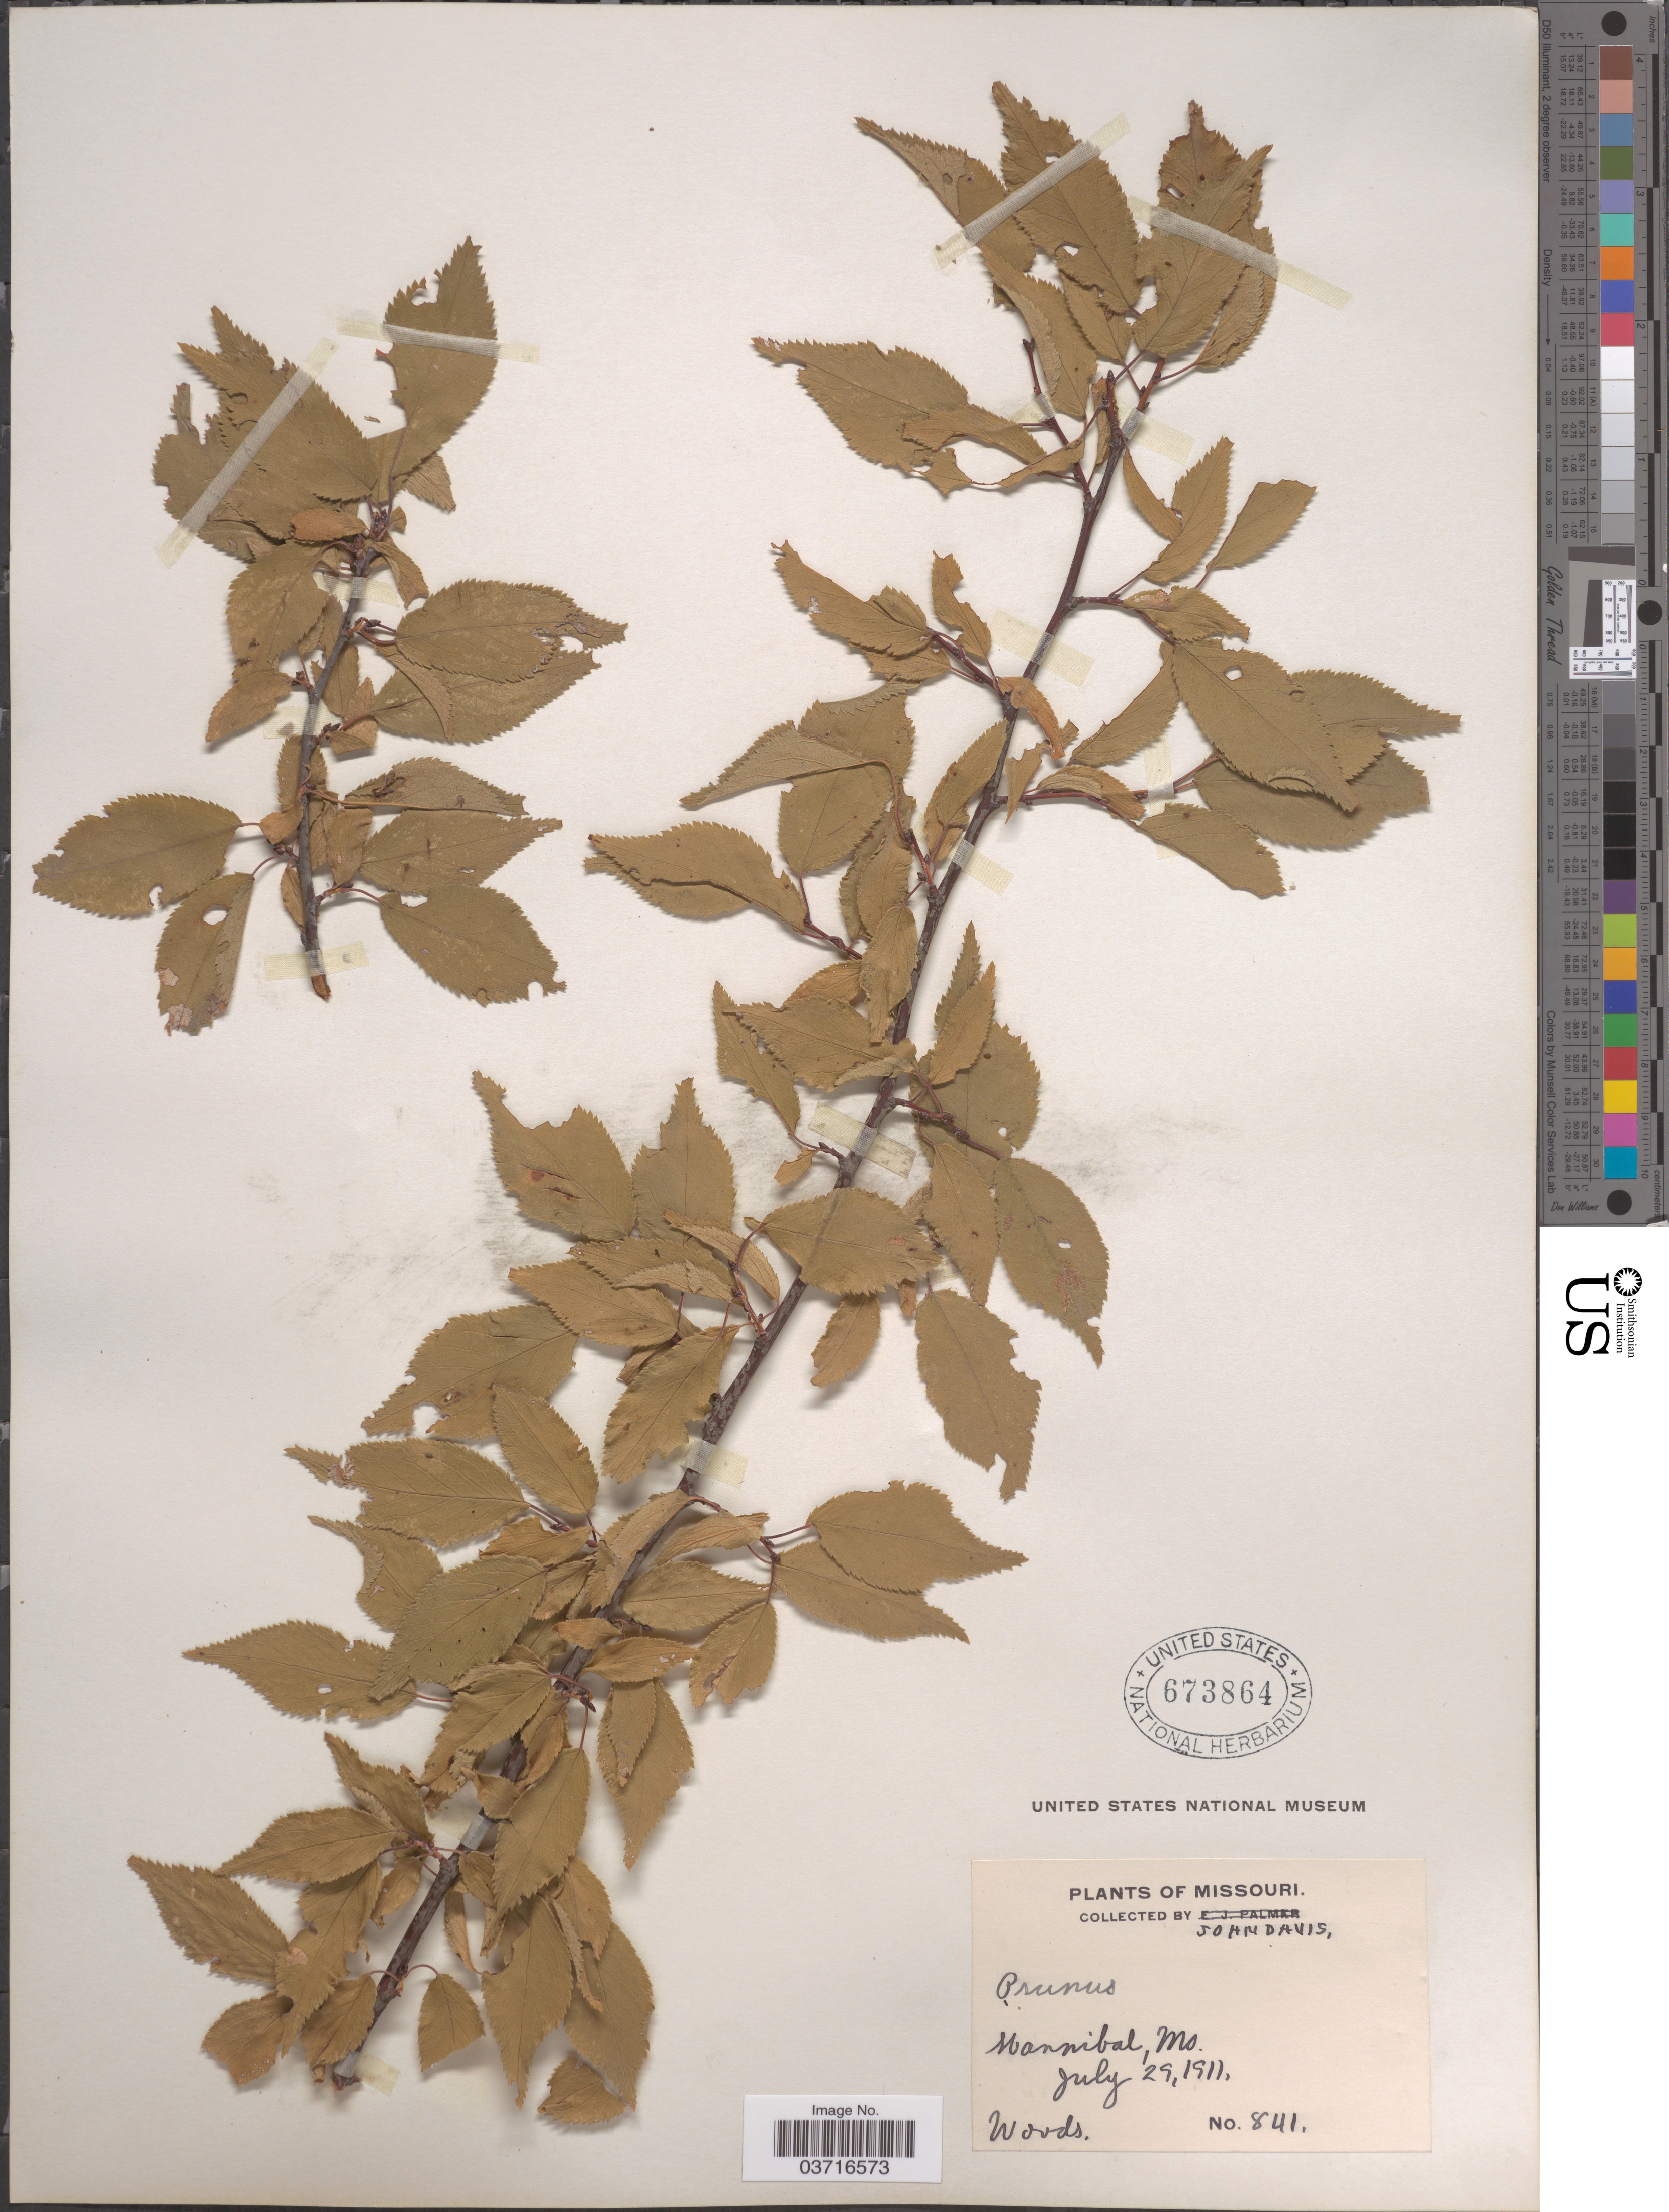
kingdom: Plantae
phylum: Tracheophyta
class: Magnoliopsida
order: Rosales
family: Rosaceae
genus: Prunus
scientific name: Prunus sp.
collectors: J. Davis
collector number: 841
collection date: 1911-07-29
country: United States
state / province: Missouri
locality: Hannibal.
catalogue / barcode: US 673864